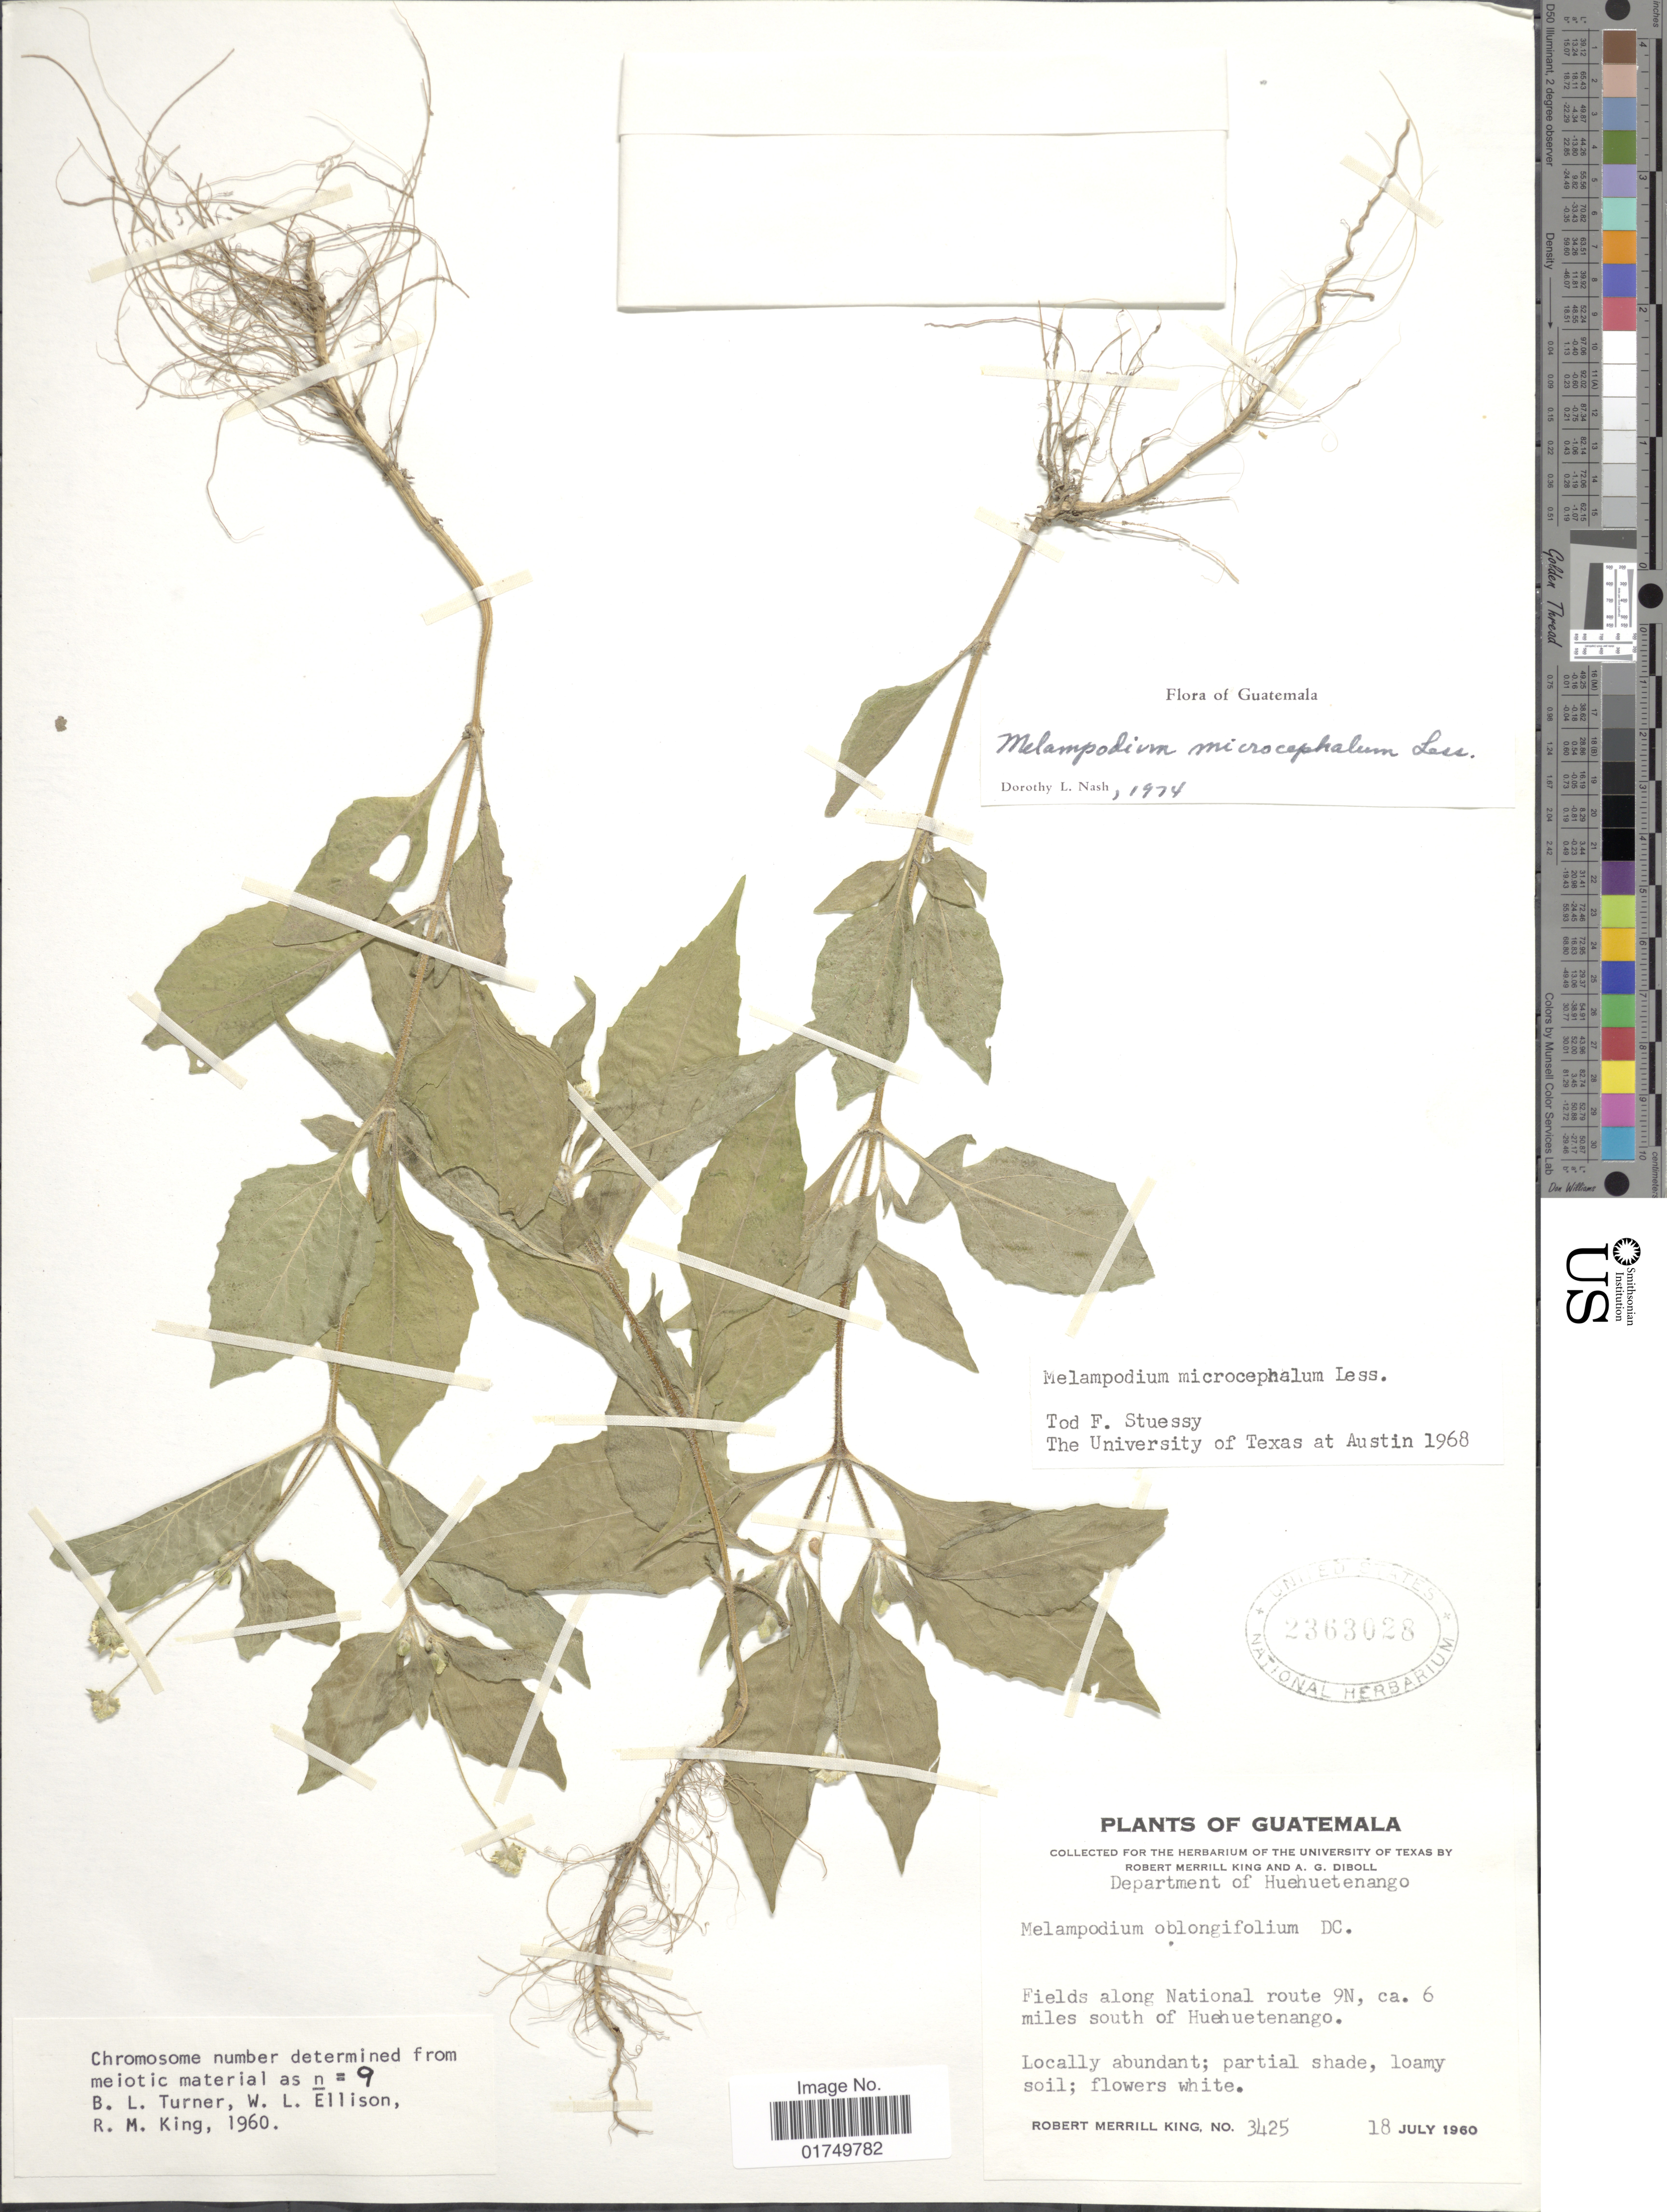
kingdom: Plantae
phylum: Tracheophyta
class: Magnoliopsida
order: Asterales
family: Asteraceae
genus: Melampodium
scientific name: Melampodium microcephalum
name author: Less.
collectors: R. M. King & A. Diboll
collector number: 3425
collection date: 1960-07-18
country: Guatemala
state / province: Huehuetenango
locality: Along National route 9N, ca. 6 miles south of Huehuetenango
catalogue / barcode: US 2363028